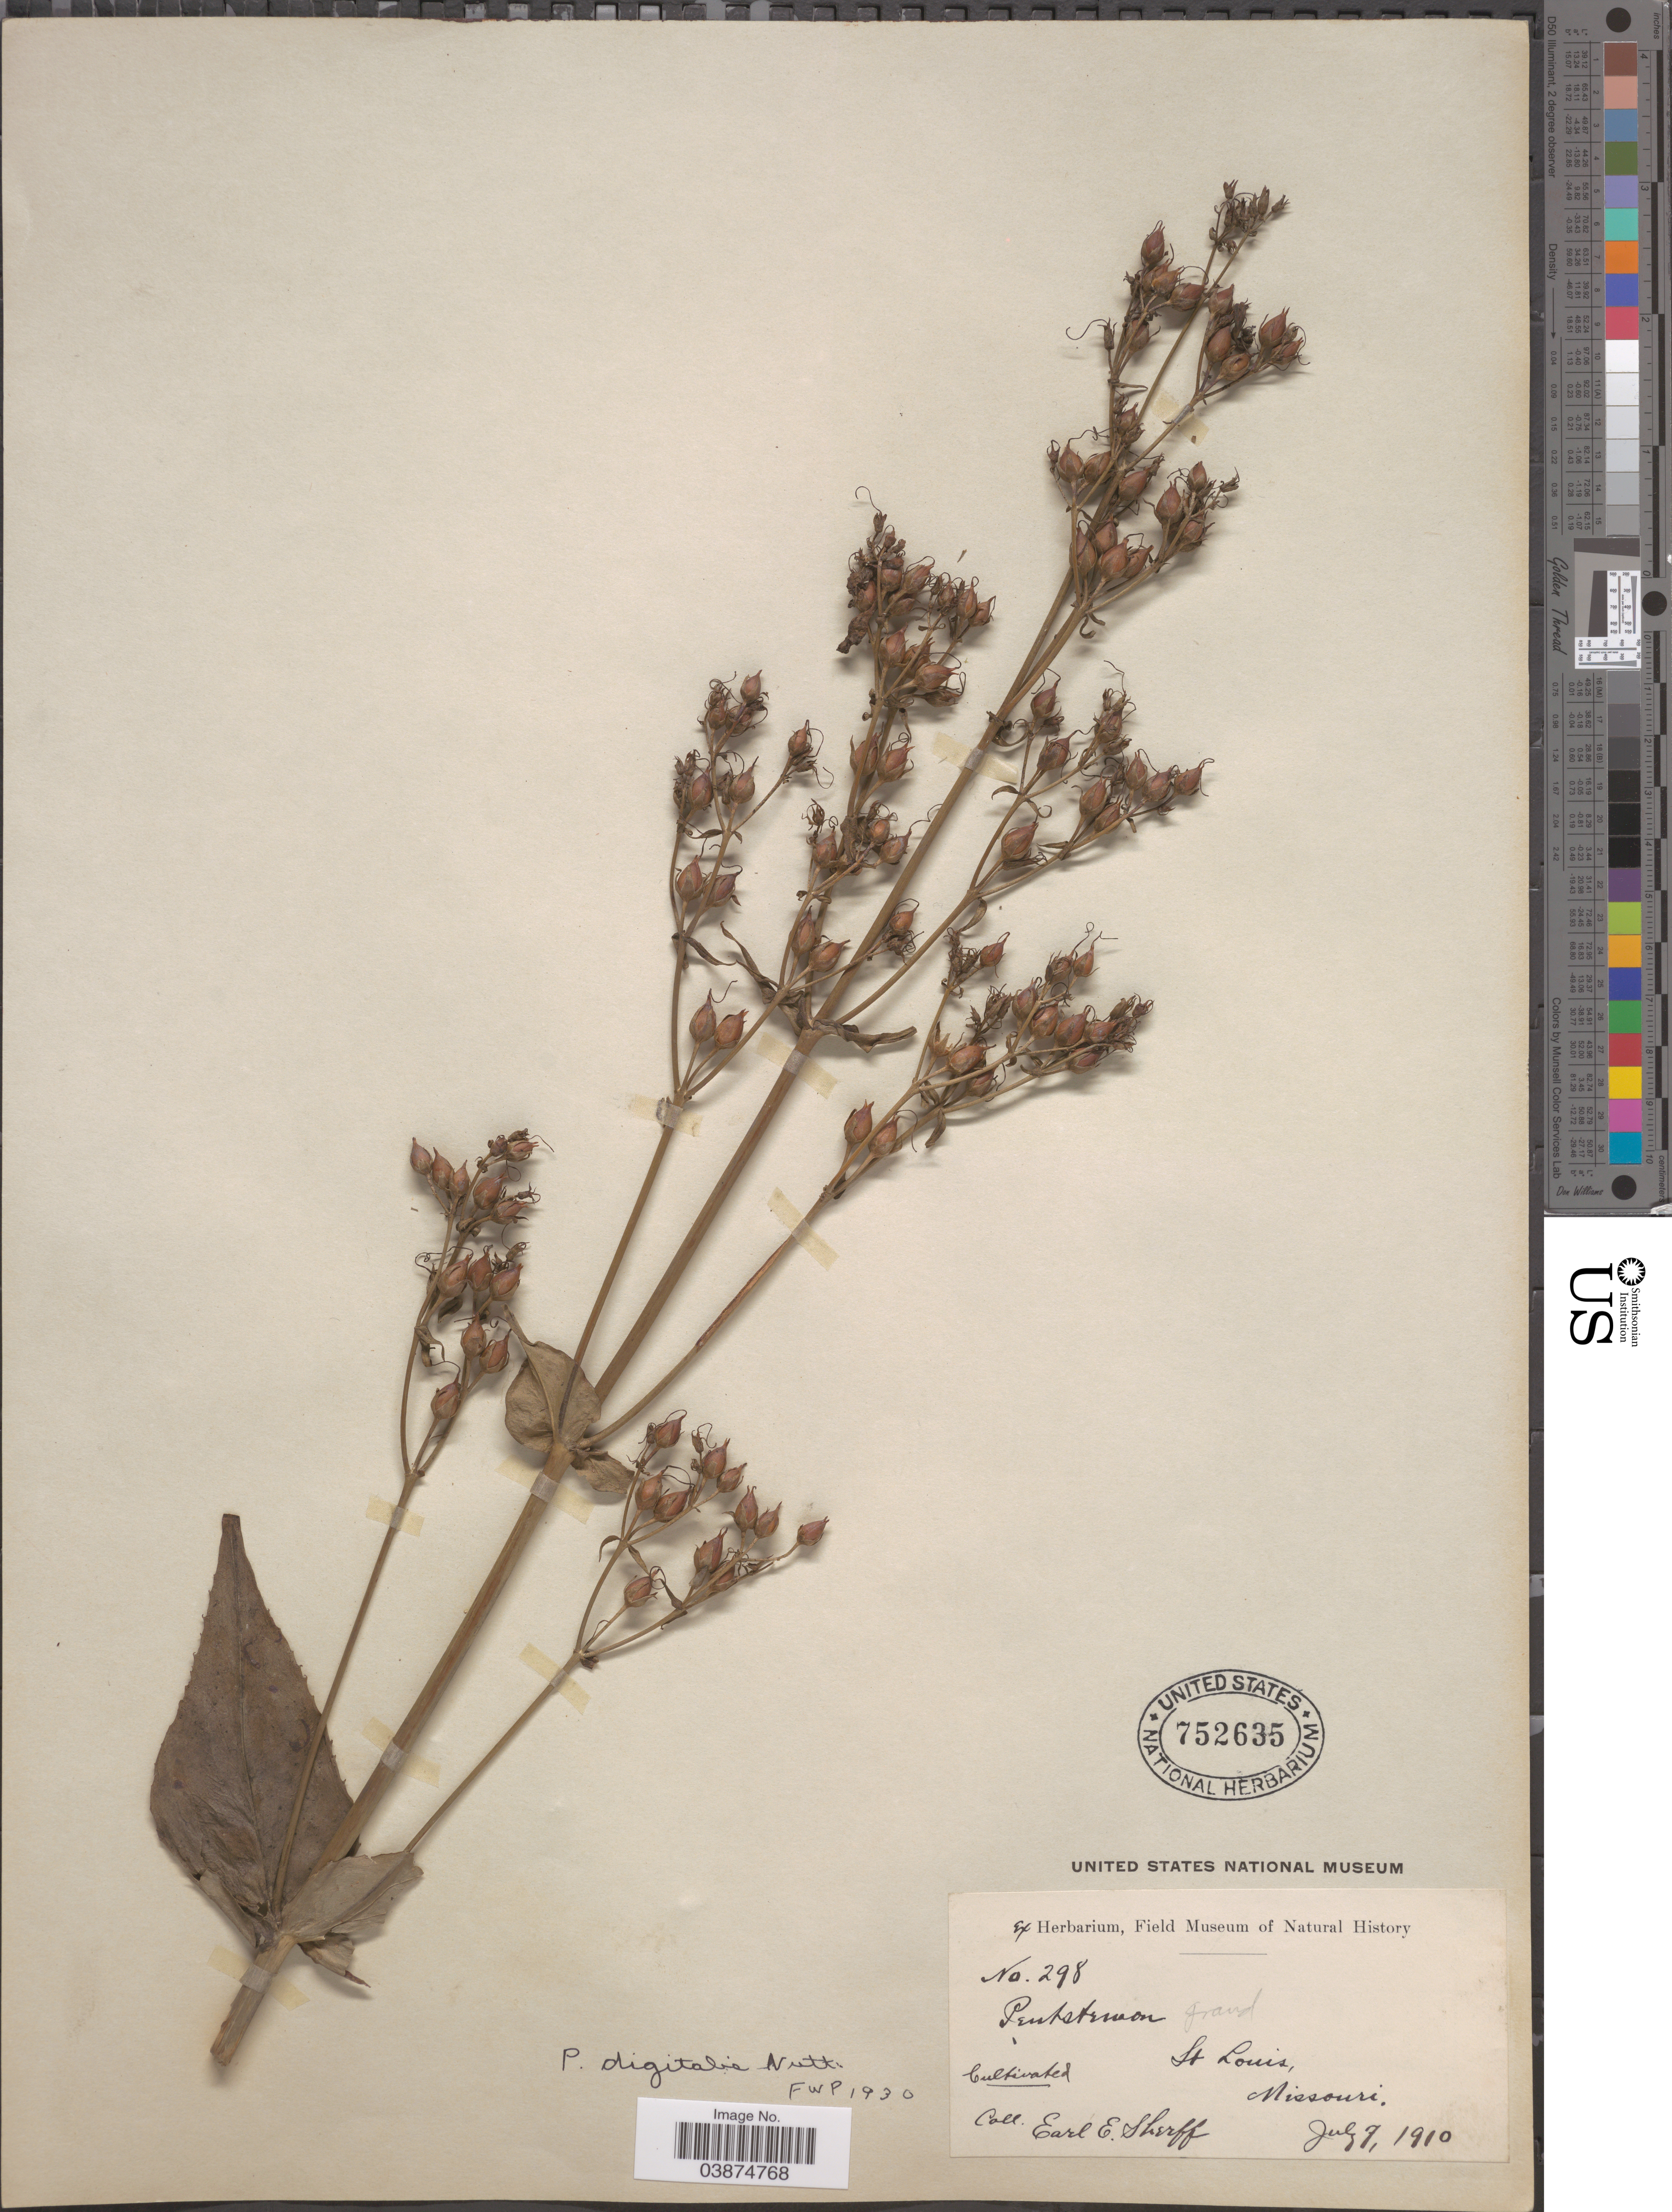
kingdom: Plantae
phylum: Tracheophyta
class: Magnoliopsida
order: Lamiales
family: Plantaginaceae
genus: Penstemon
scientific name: Penstemon digitalis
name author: Nutt. ex Sims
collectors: E. E. Sherff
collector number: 298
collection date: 1910-07-07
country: United States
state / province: Missouri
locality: St. Louis.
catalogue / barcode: US 752635